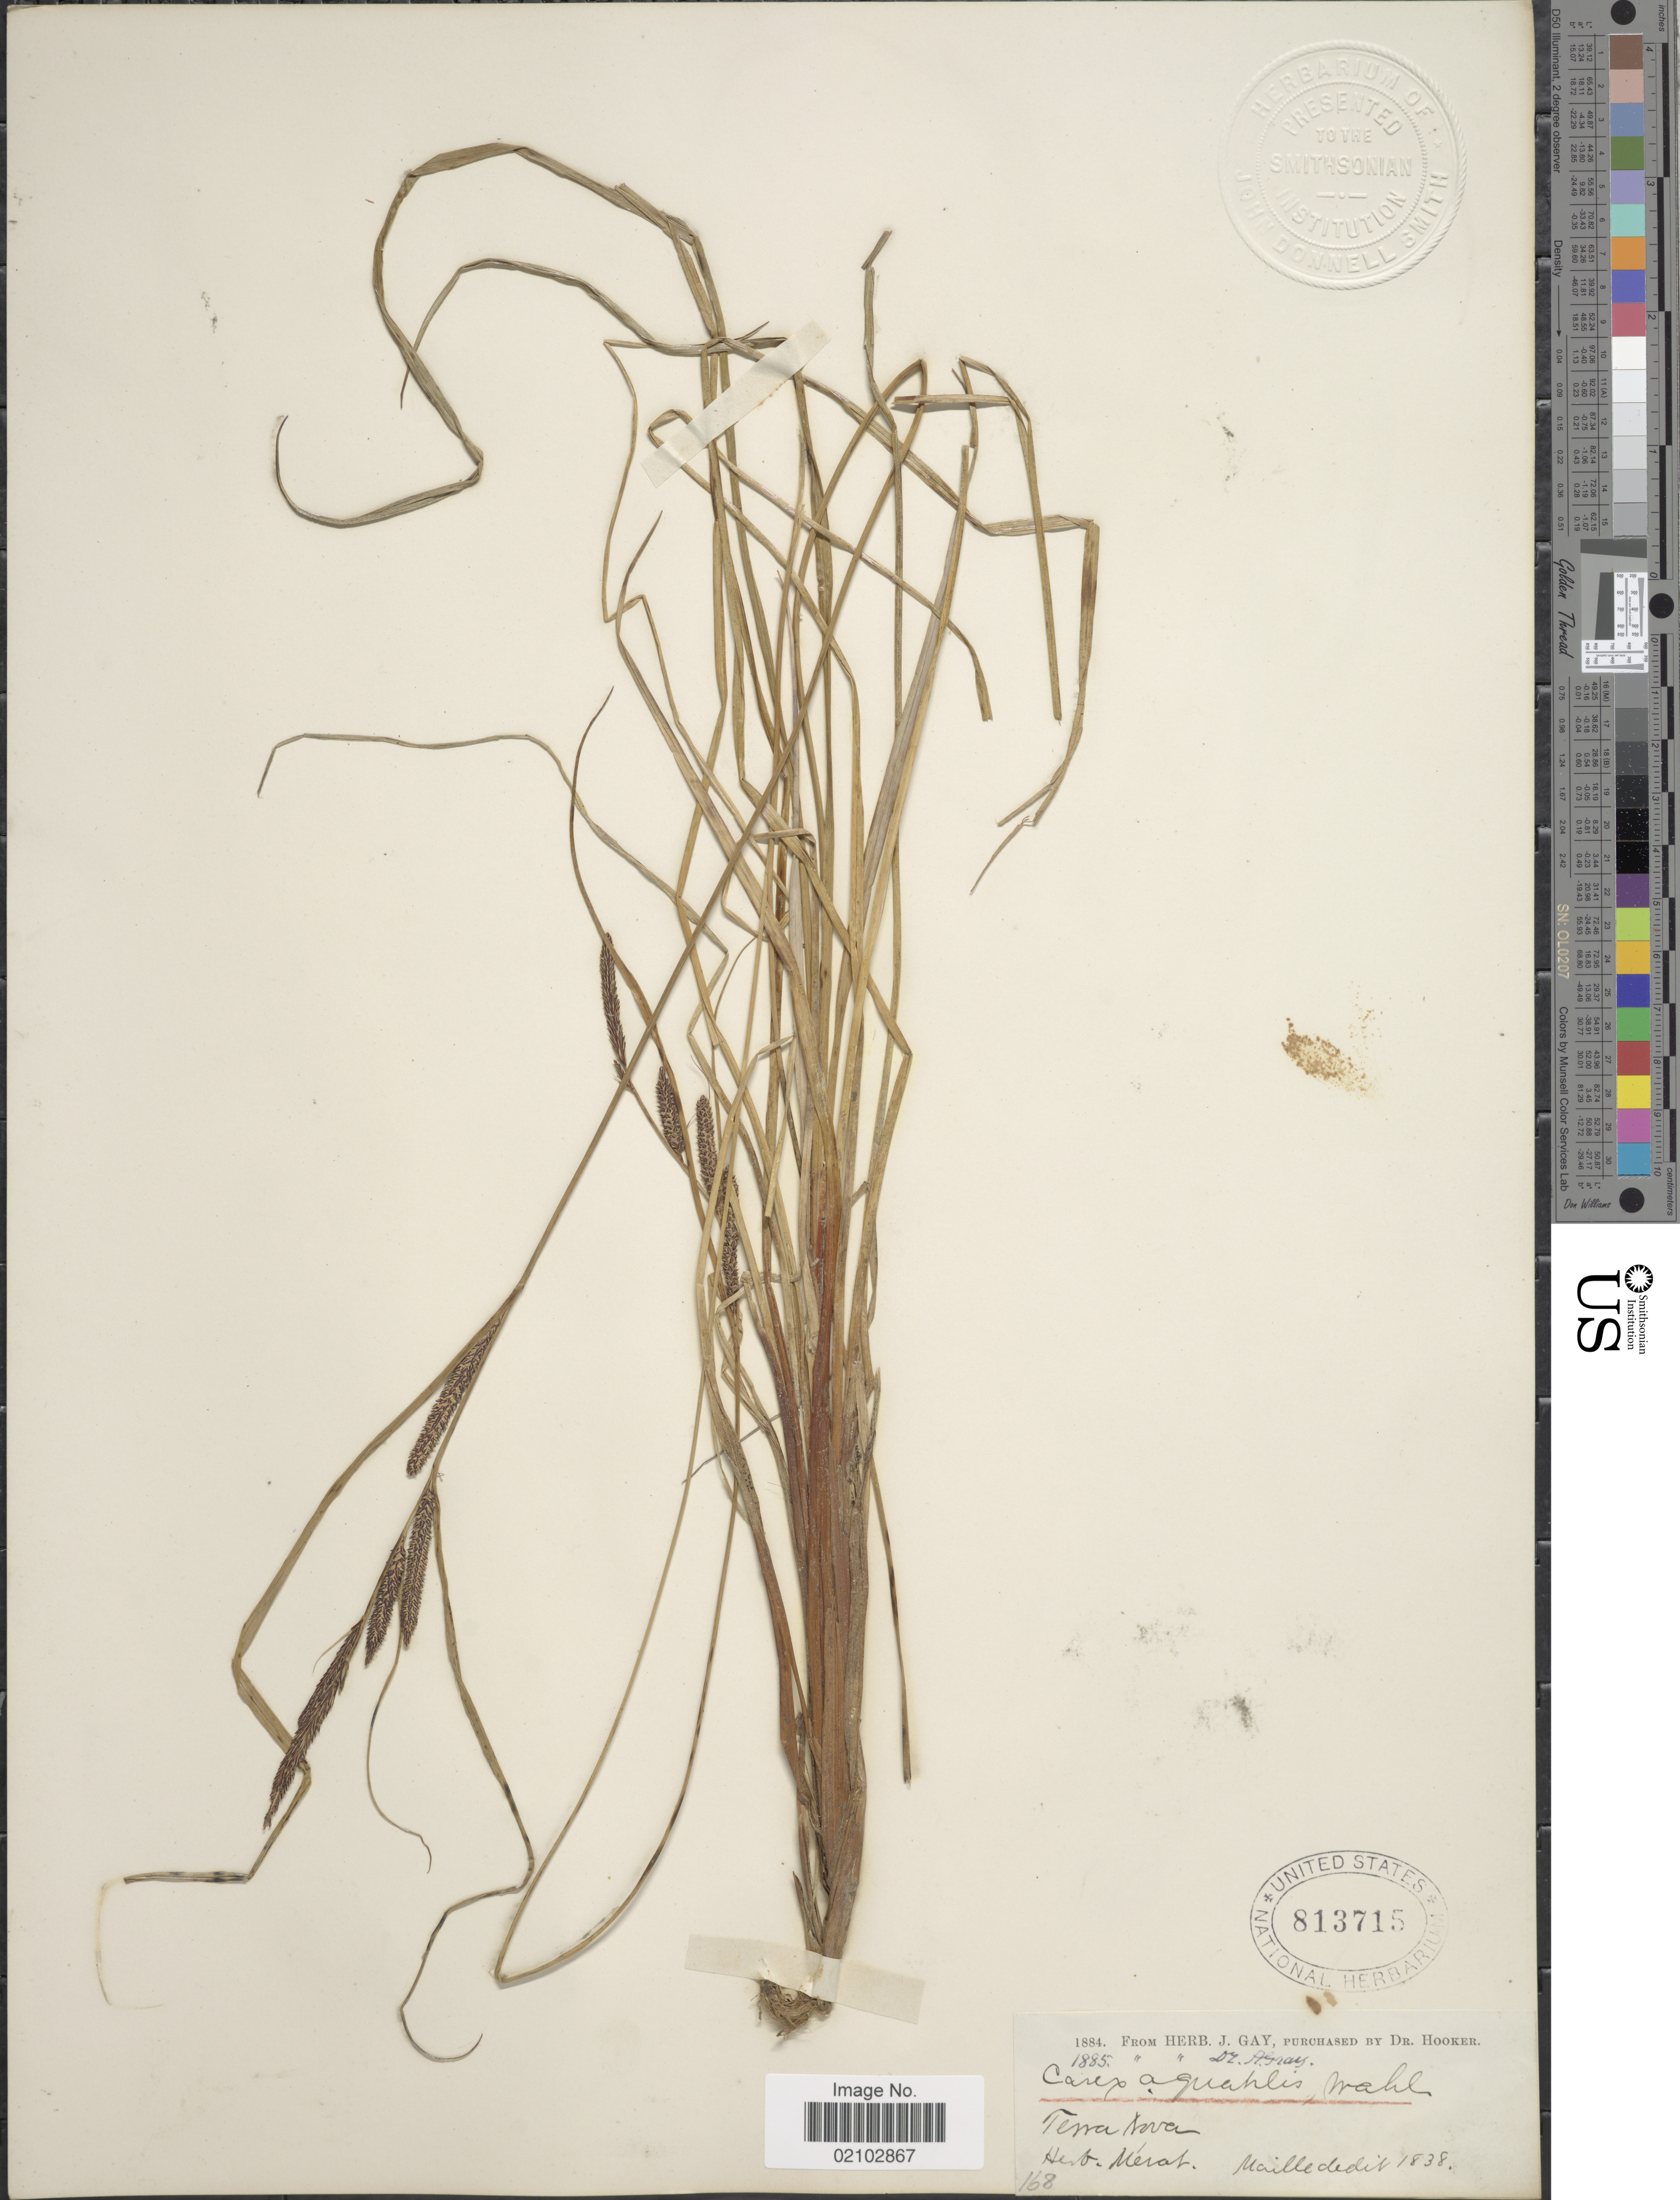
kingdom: Plantae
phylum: Tracheophyta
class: Liliopsida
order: Poales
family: Cyperaceae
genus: Carex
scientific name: Carex aquatilis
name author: Wahlenb.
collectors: Ex herb. Mérat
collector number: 168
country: Canada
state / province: Newfoundland and Labrador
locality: Terra Nova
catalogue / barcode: US 813715